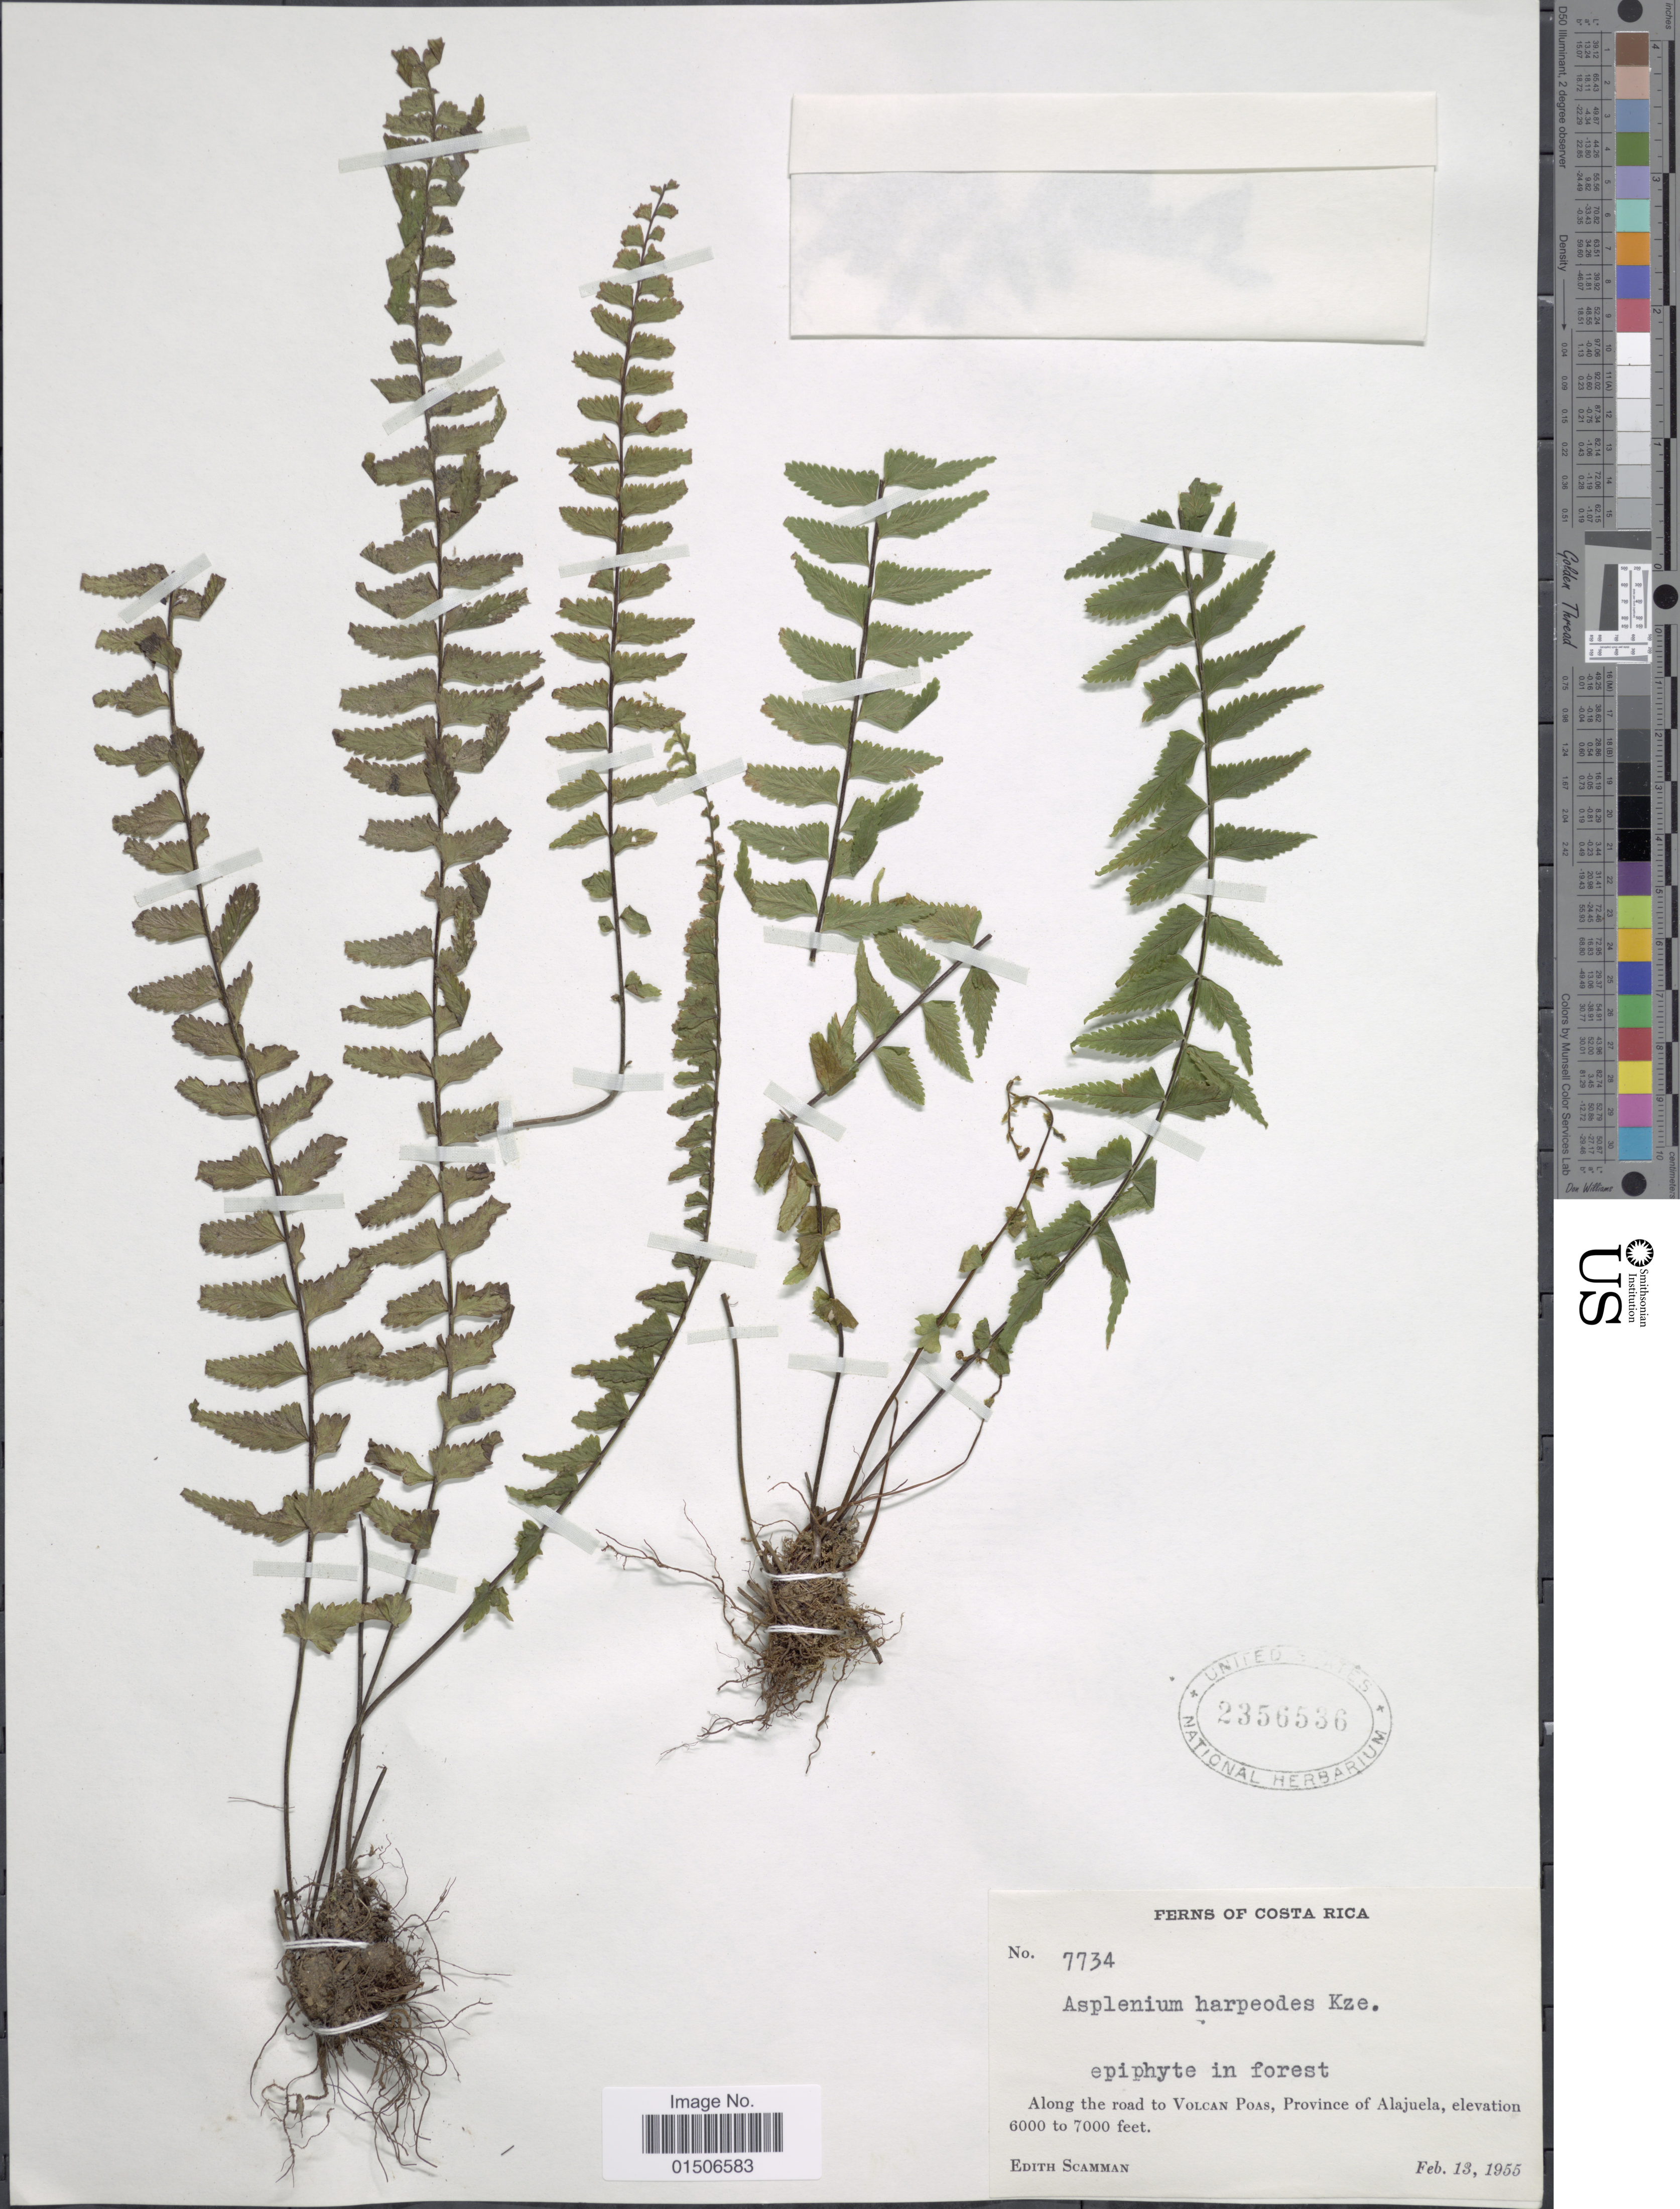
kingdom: Plantae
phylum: Tracheophyta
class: Polypodiopsida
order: Polypodiales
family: Aspleniaceae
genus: Asplenium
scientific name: Asplenium harpeodes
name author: Kunze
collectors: E. Scamman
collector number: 7734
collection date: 1955-02-13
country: Costa Rica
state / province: Alajuela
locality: Along the road to Volcan Poas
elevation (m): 1829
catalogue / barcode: US 2356536